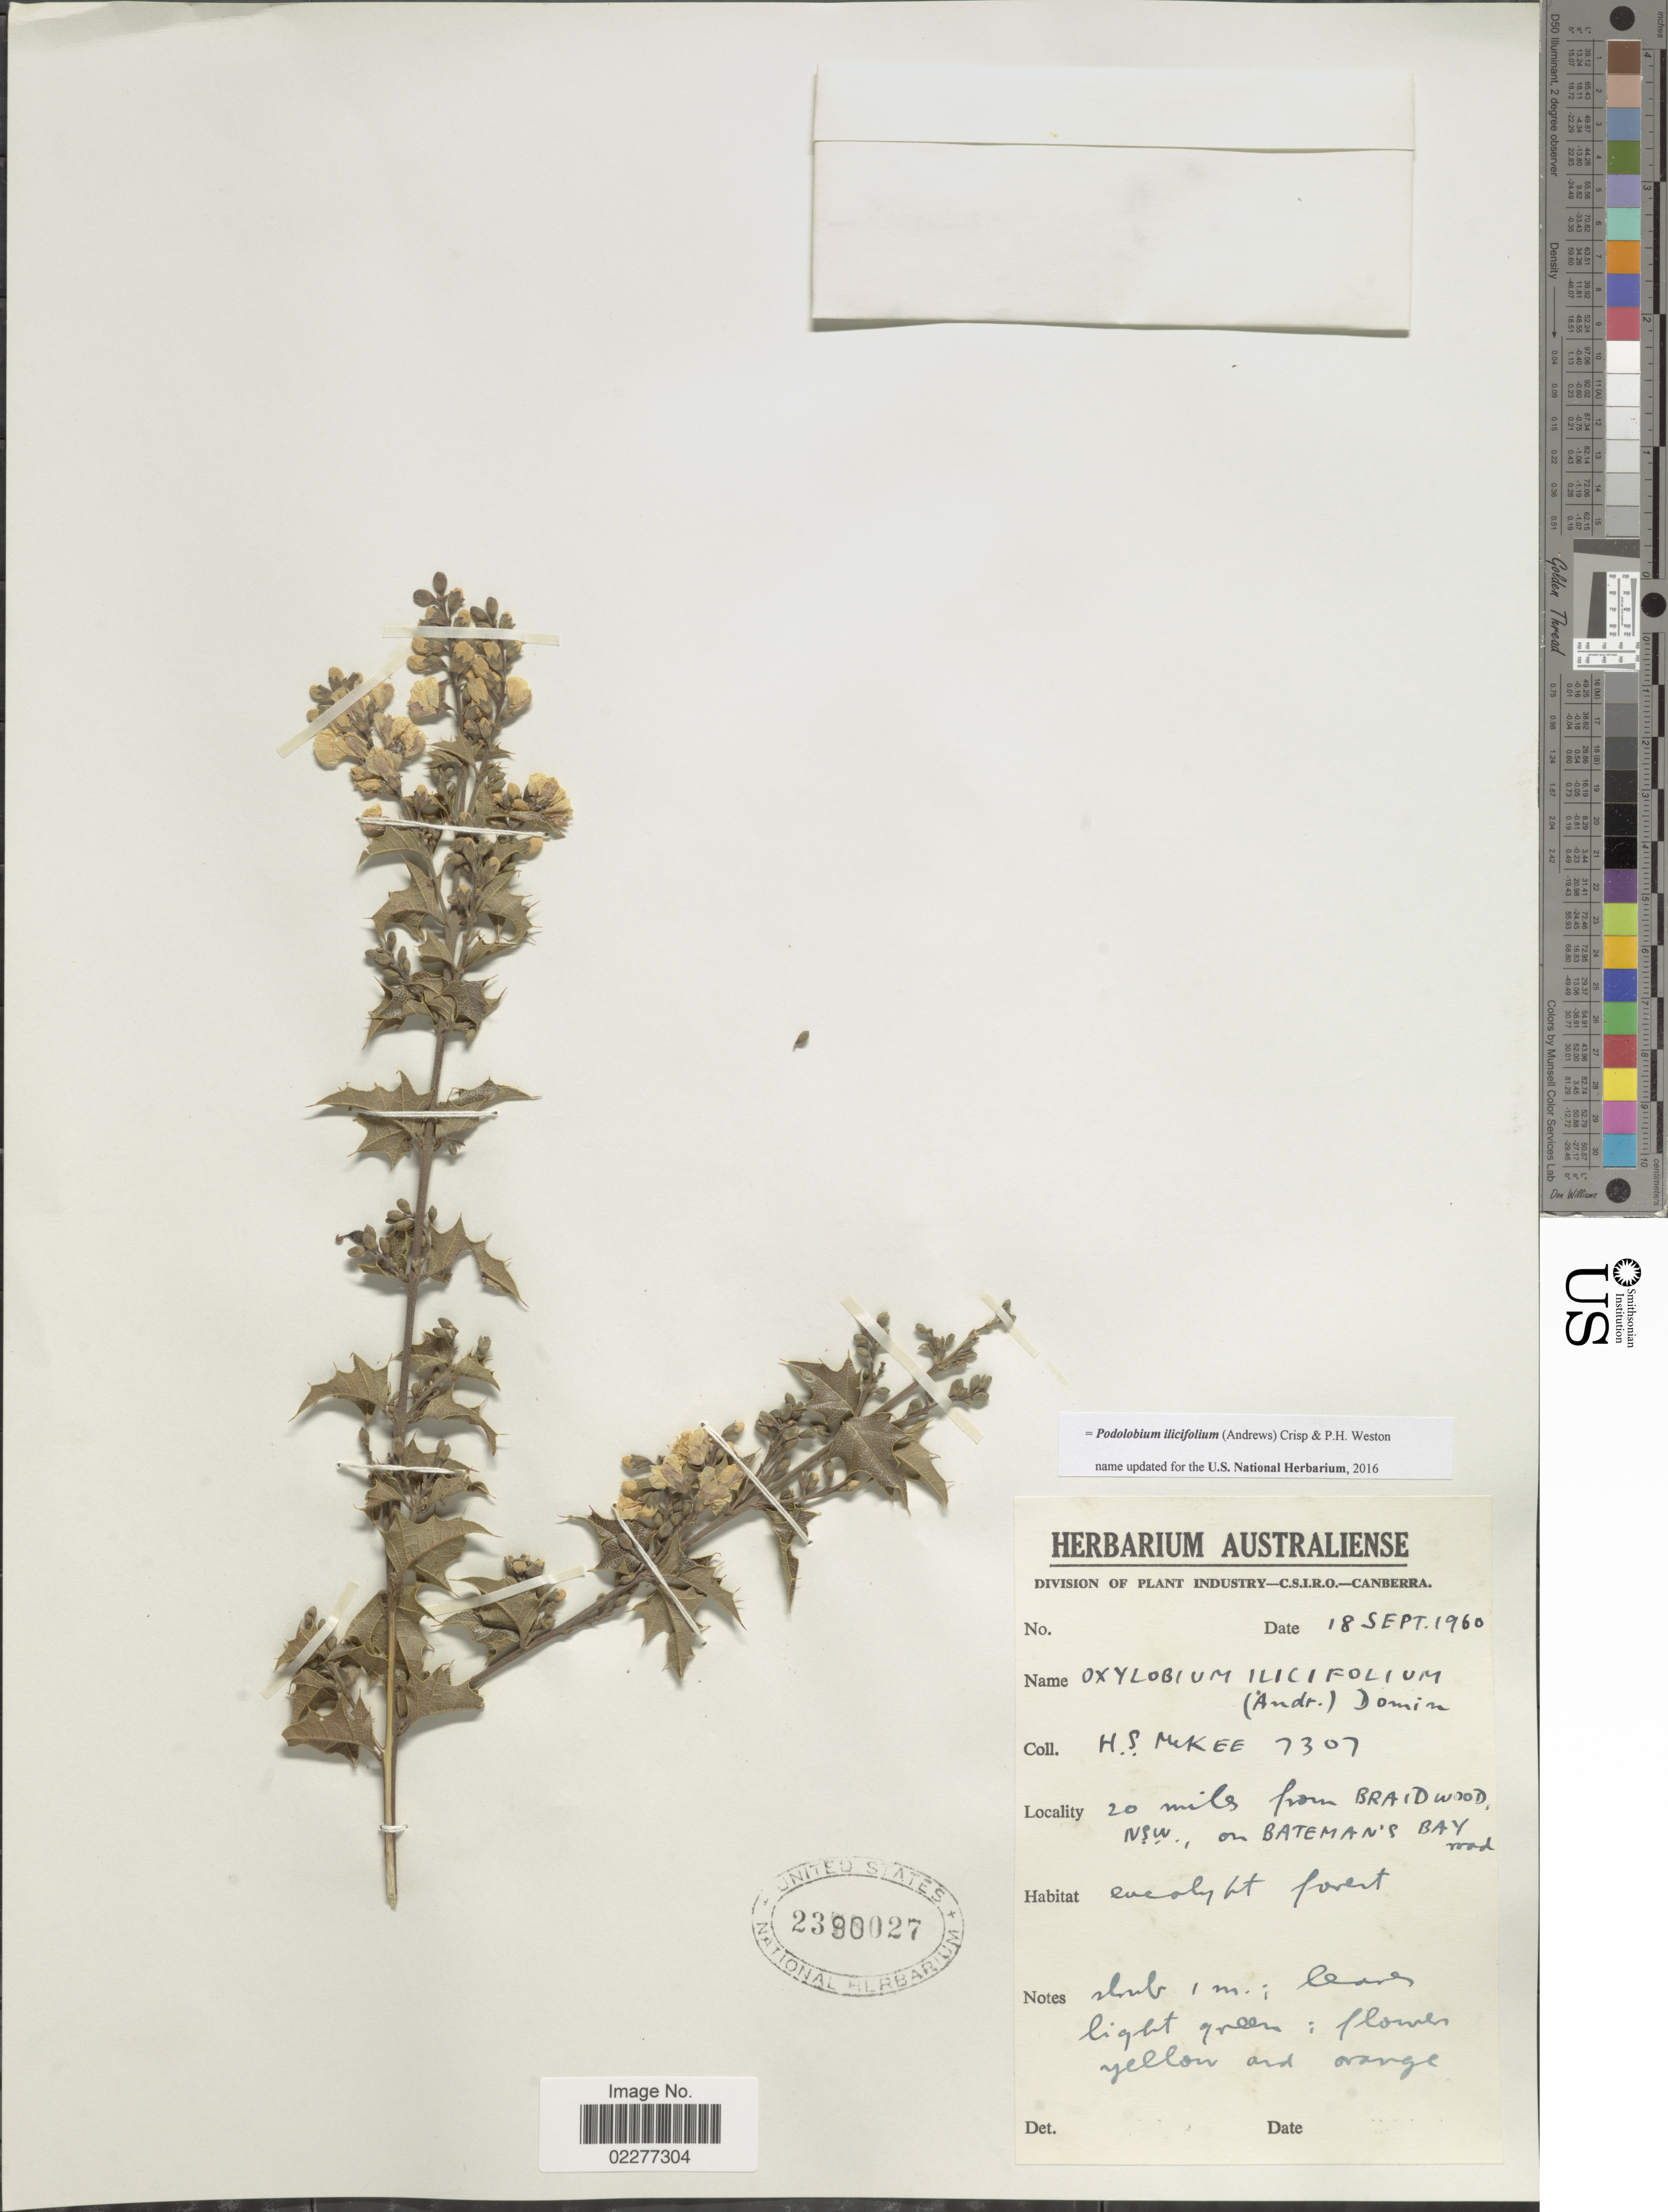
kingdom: Plantae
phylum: Tracheophyta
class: Magnoliopsida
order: Fabales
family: Fabaceae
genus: Podolobium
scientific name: Podolobium ilicifolium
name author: (Andrews) Crisp & P.H.Weston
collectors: H. S. McKee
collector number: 7307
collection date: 1960-09-18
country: Australia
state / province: New South Wales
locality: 20 miles from Braidwood, on Bateman's Bay Wood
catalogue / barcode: US 2390027